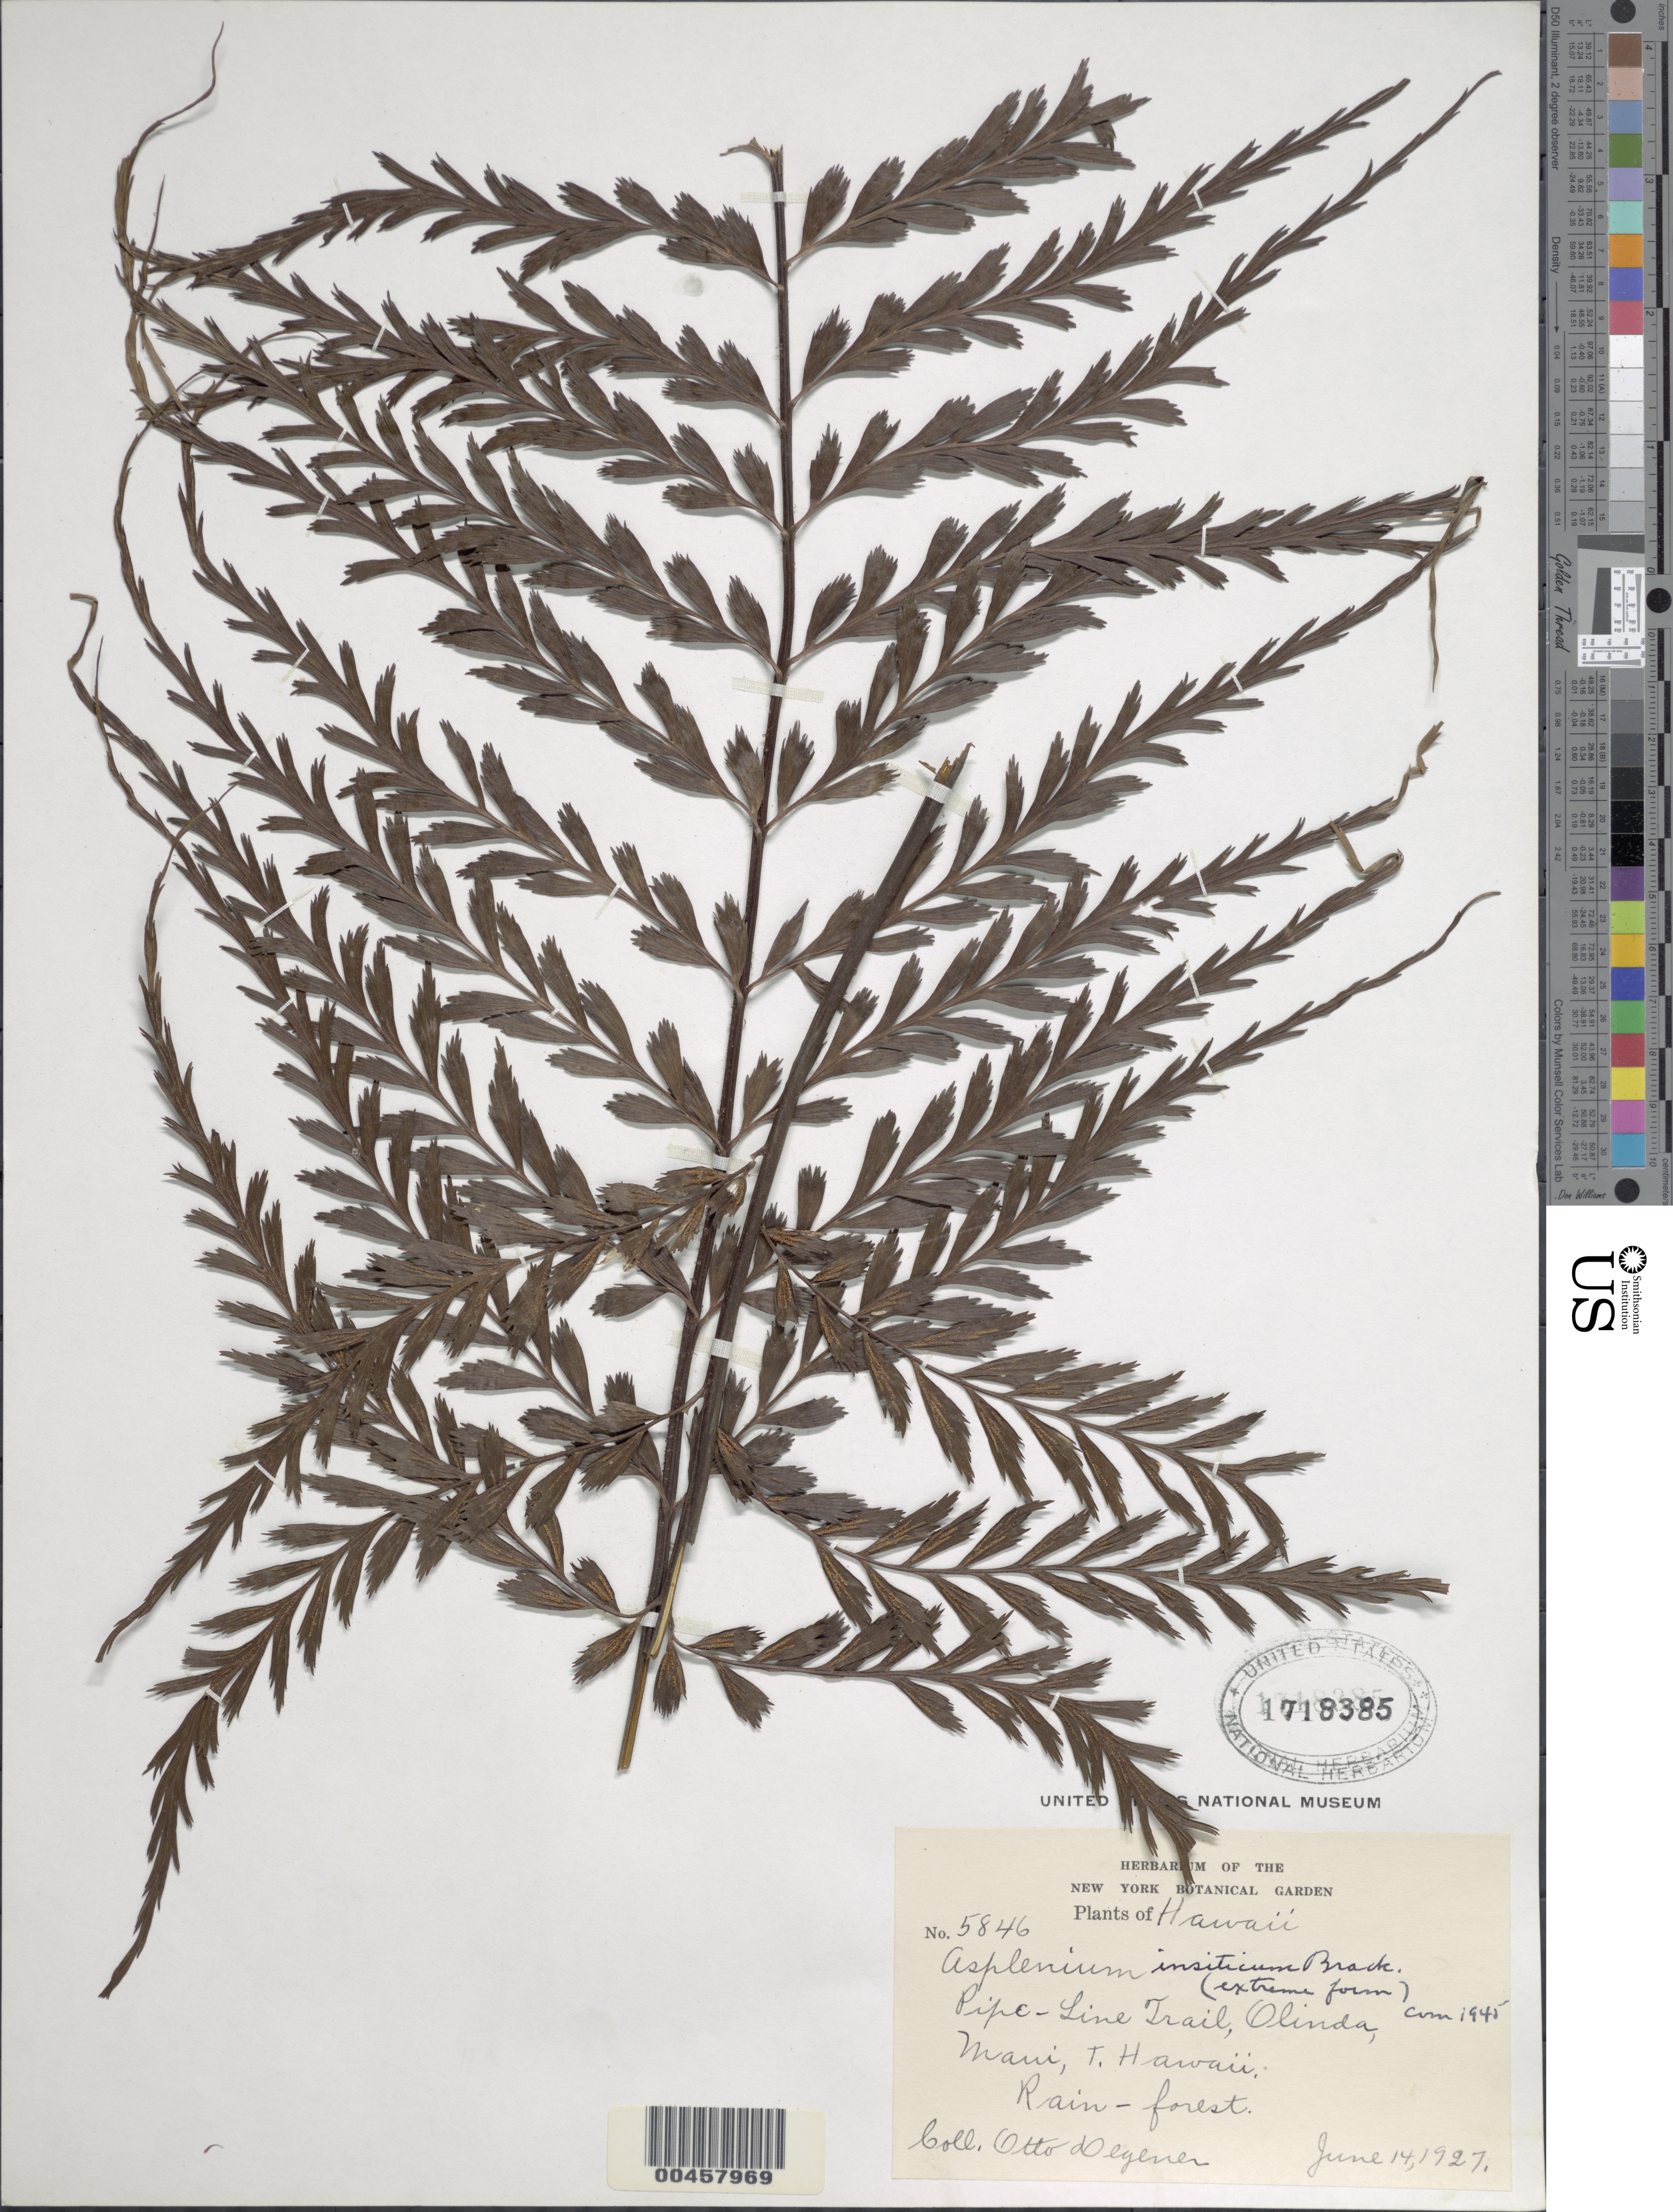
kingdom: Plantae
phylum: Tracheophyta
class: Polypodiopsida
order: Polypodiales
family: Aspleniaceae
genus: Asplenium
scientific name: Asplenium insiticium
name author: Brack. in Wilkes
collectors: O. Degener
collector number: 5846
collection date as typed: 14 Jun 1927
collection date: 1927-06-14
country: United States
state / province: Hawaii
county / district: Maui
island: Maui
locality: Pipe-Line Trail, Olinda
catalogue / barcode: US 1718385